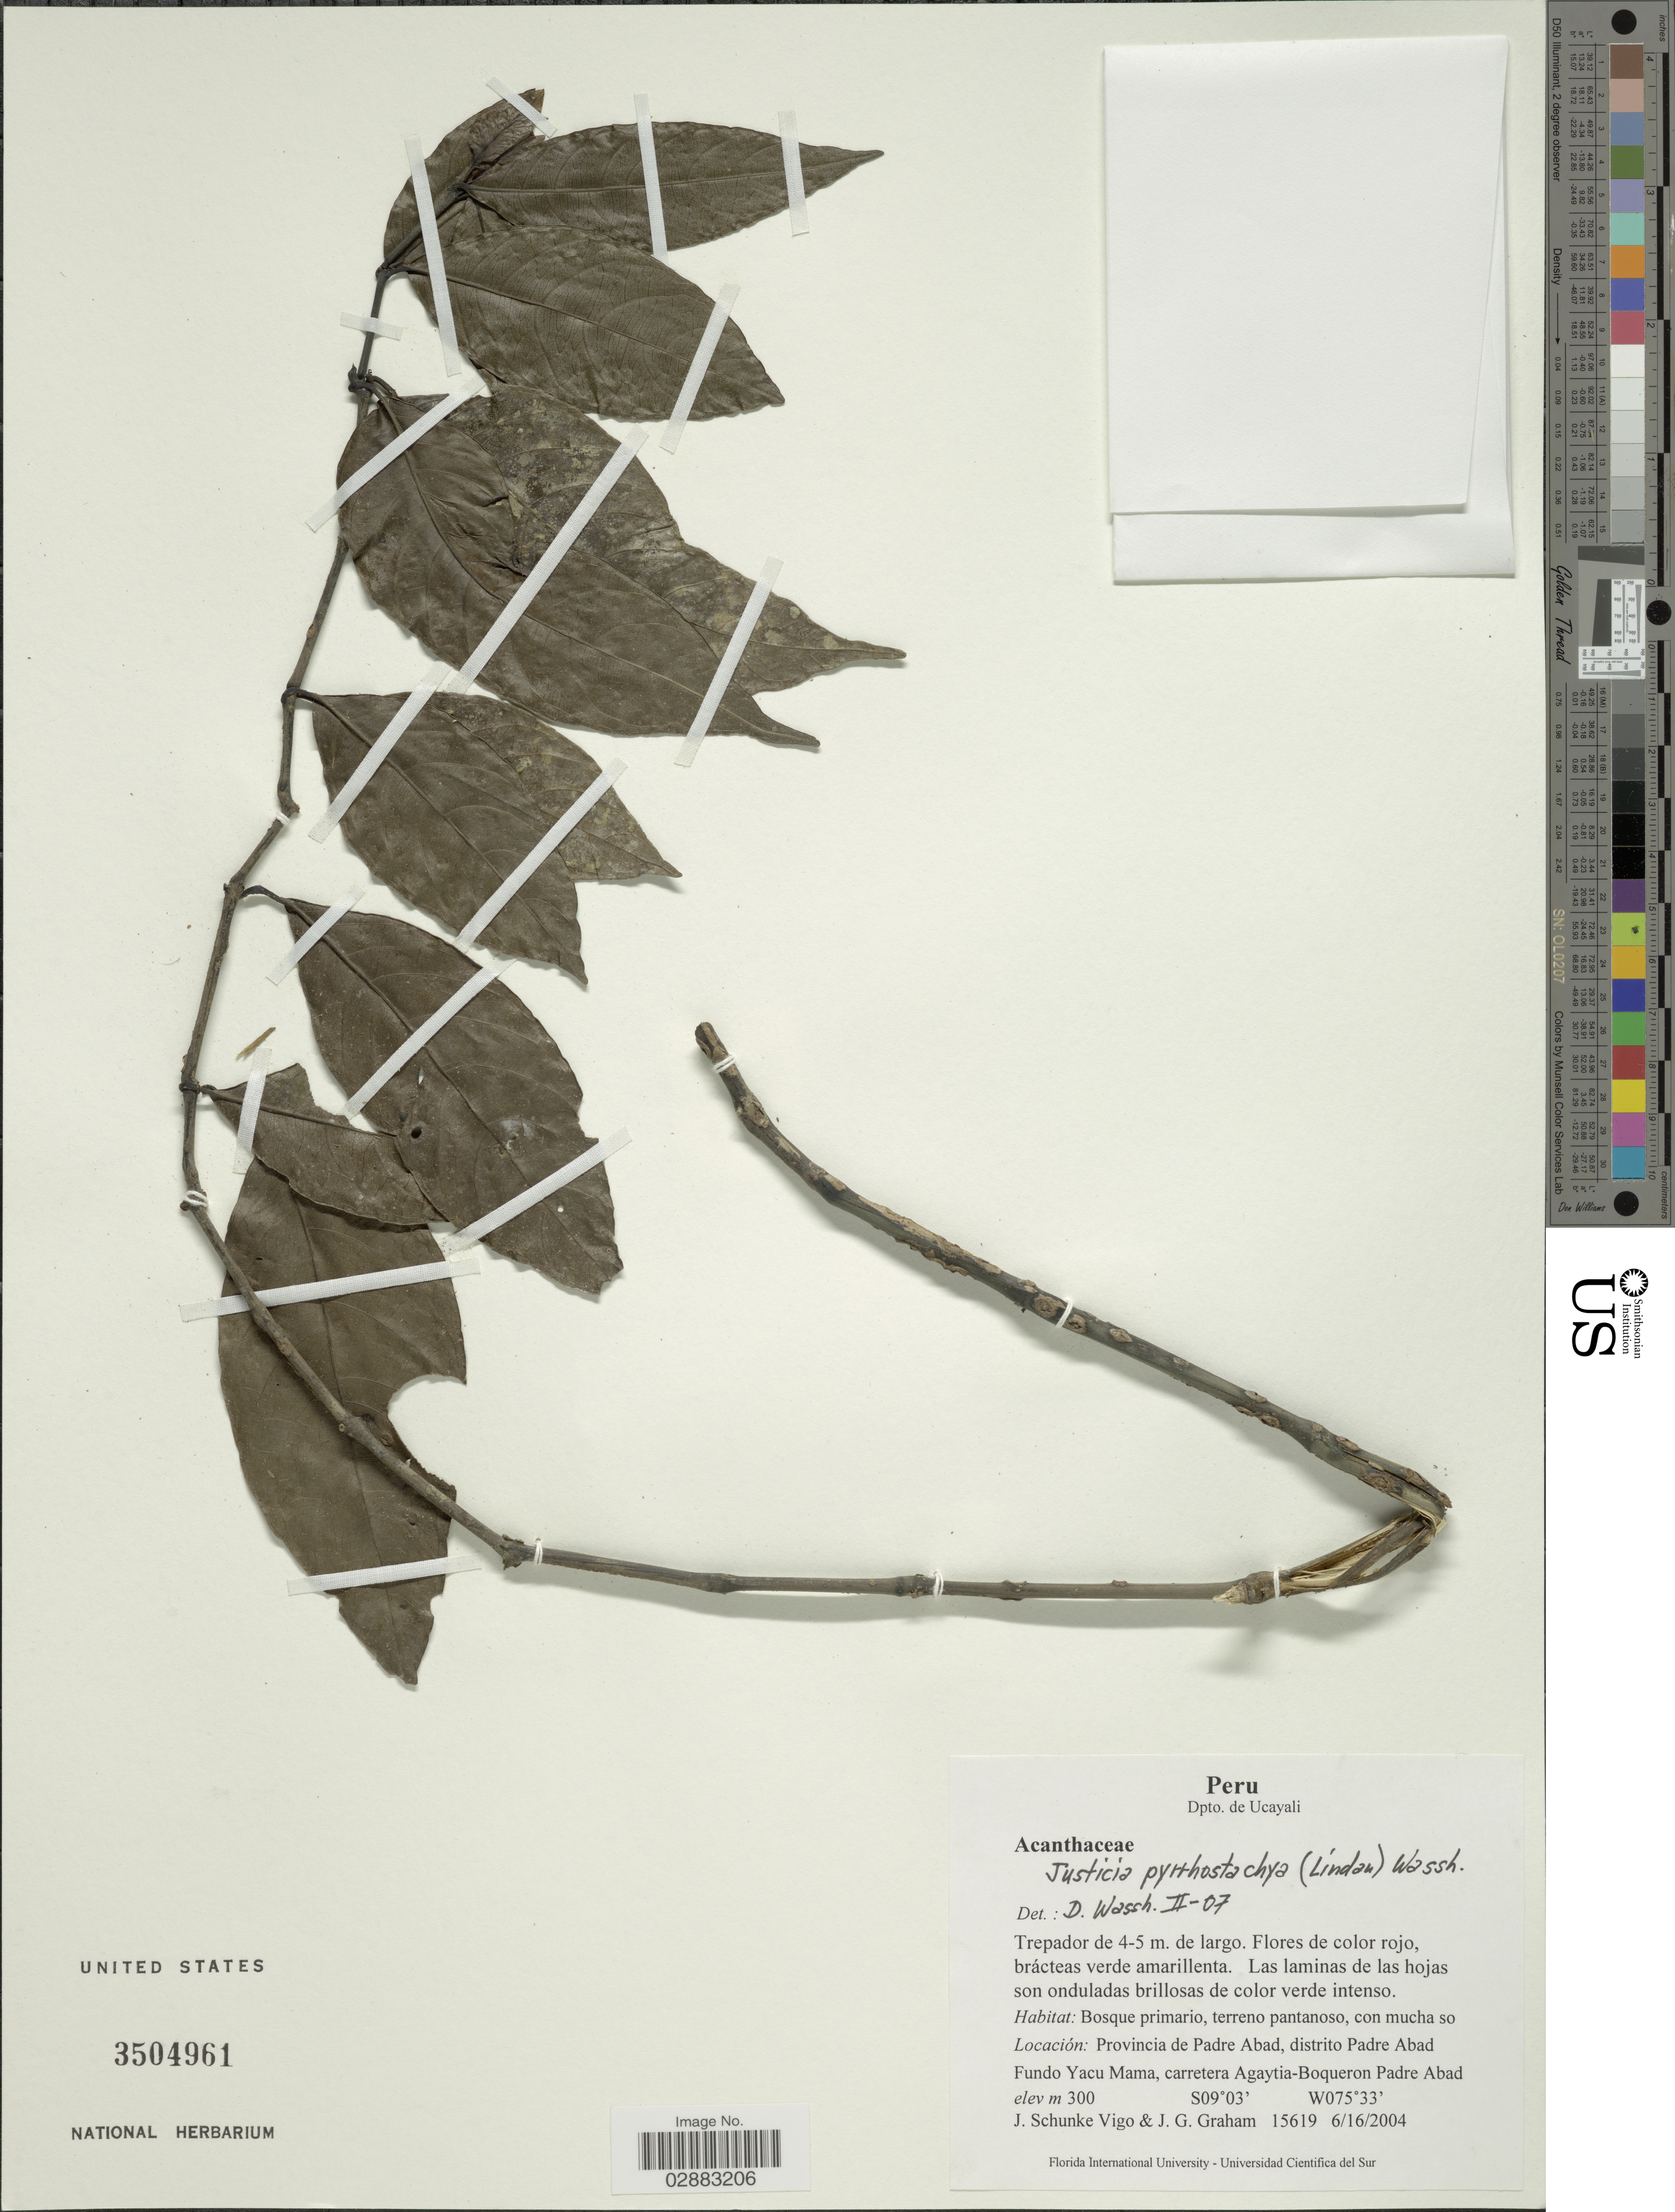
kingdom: Plantae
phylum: Tracheophyta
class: Magnoliopsida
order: Lamiales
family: Acanthaceae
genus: Beloperone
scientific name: Beloperone pyrrhostachya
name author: Lindau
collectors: J. Schunke Vigo & J. Graham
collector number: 15619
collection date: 2004-06-16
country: Peru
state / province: Ucayali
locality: Dpto. de Ucayali. Provincia de Padre Abad, distrito Padre Abad Fundo Yacu Mama, carretera Agaytia-Boqueron Padre Abad.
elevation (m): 300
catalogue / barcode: US 3504961